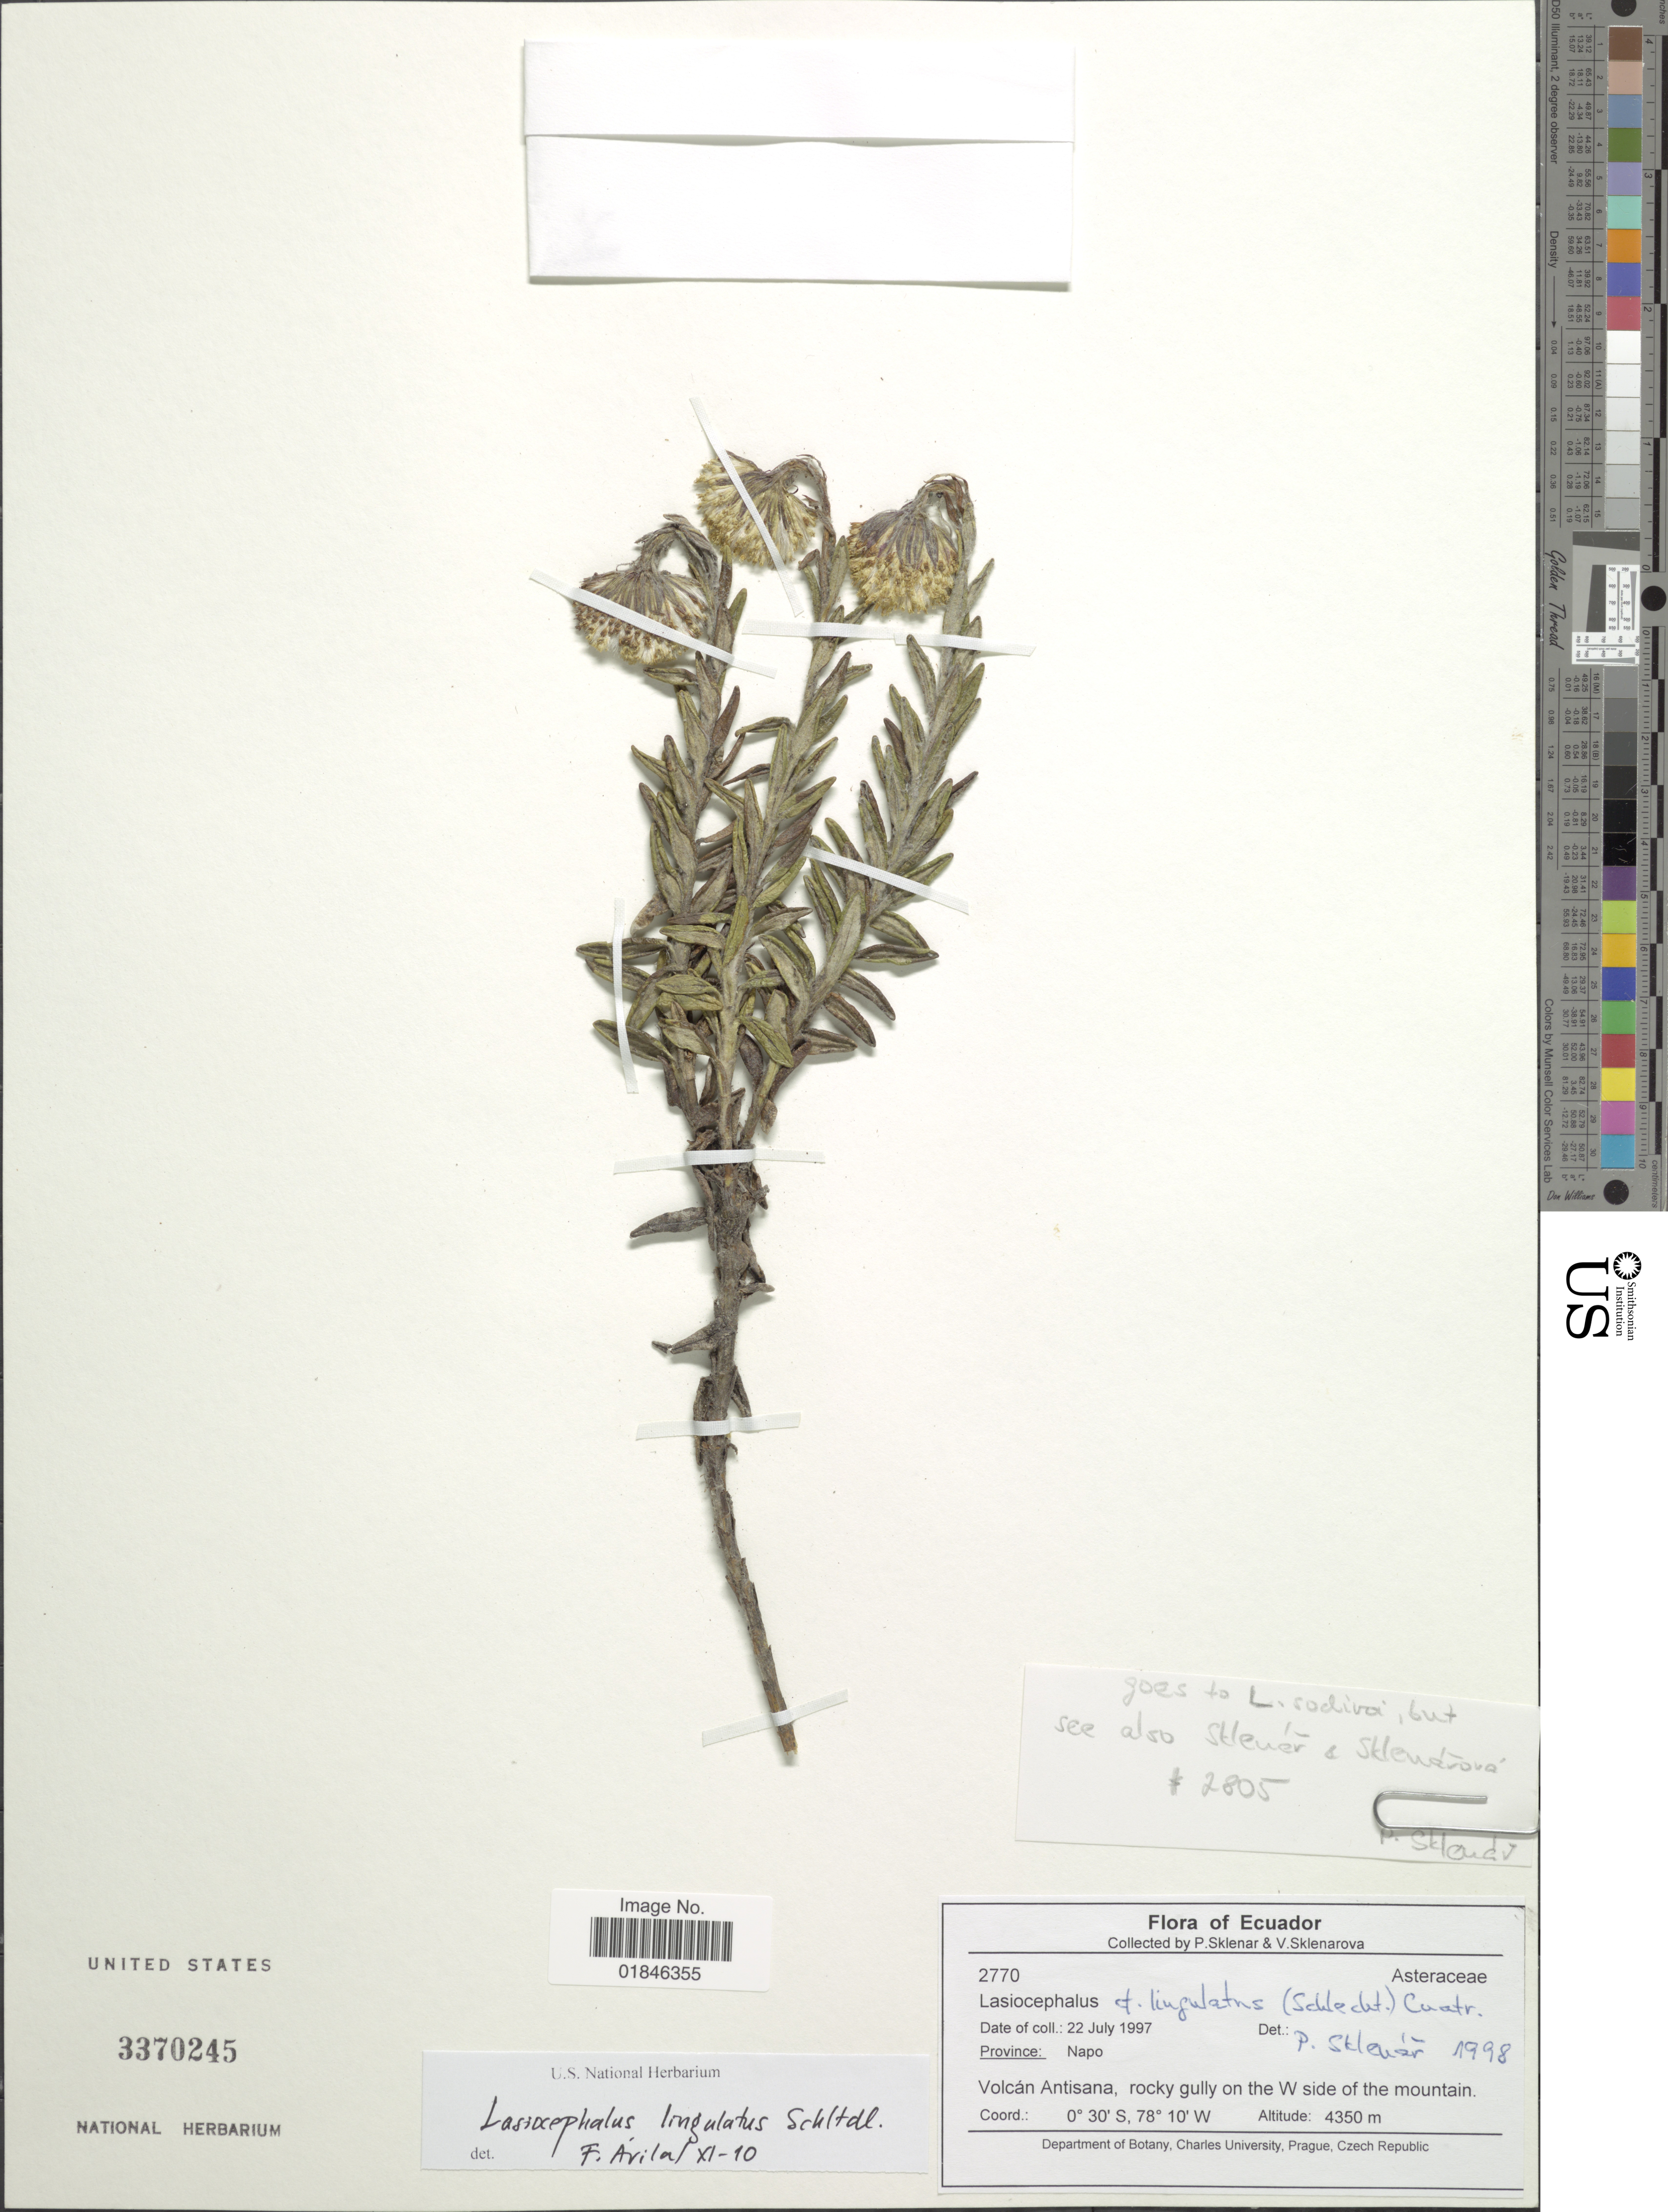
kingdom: Plantae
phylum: Tracheophyta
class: Magnoliopsida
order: Asterales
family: Asteraceae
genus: Senecio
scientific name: Senecio superandinus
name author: Cuatrec.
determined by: Salomon, Luciana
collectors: P. Sklenar & V. Sklenárová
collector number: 2770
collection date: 1997-07-22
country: Ecuador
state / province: Napo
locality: Province: Napo. Volcan Antisana, rocky gully on the W side of the mountain.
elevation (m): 4350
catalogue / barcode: US 3370245